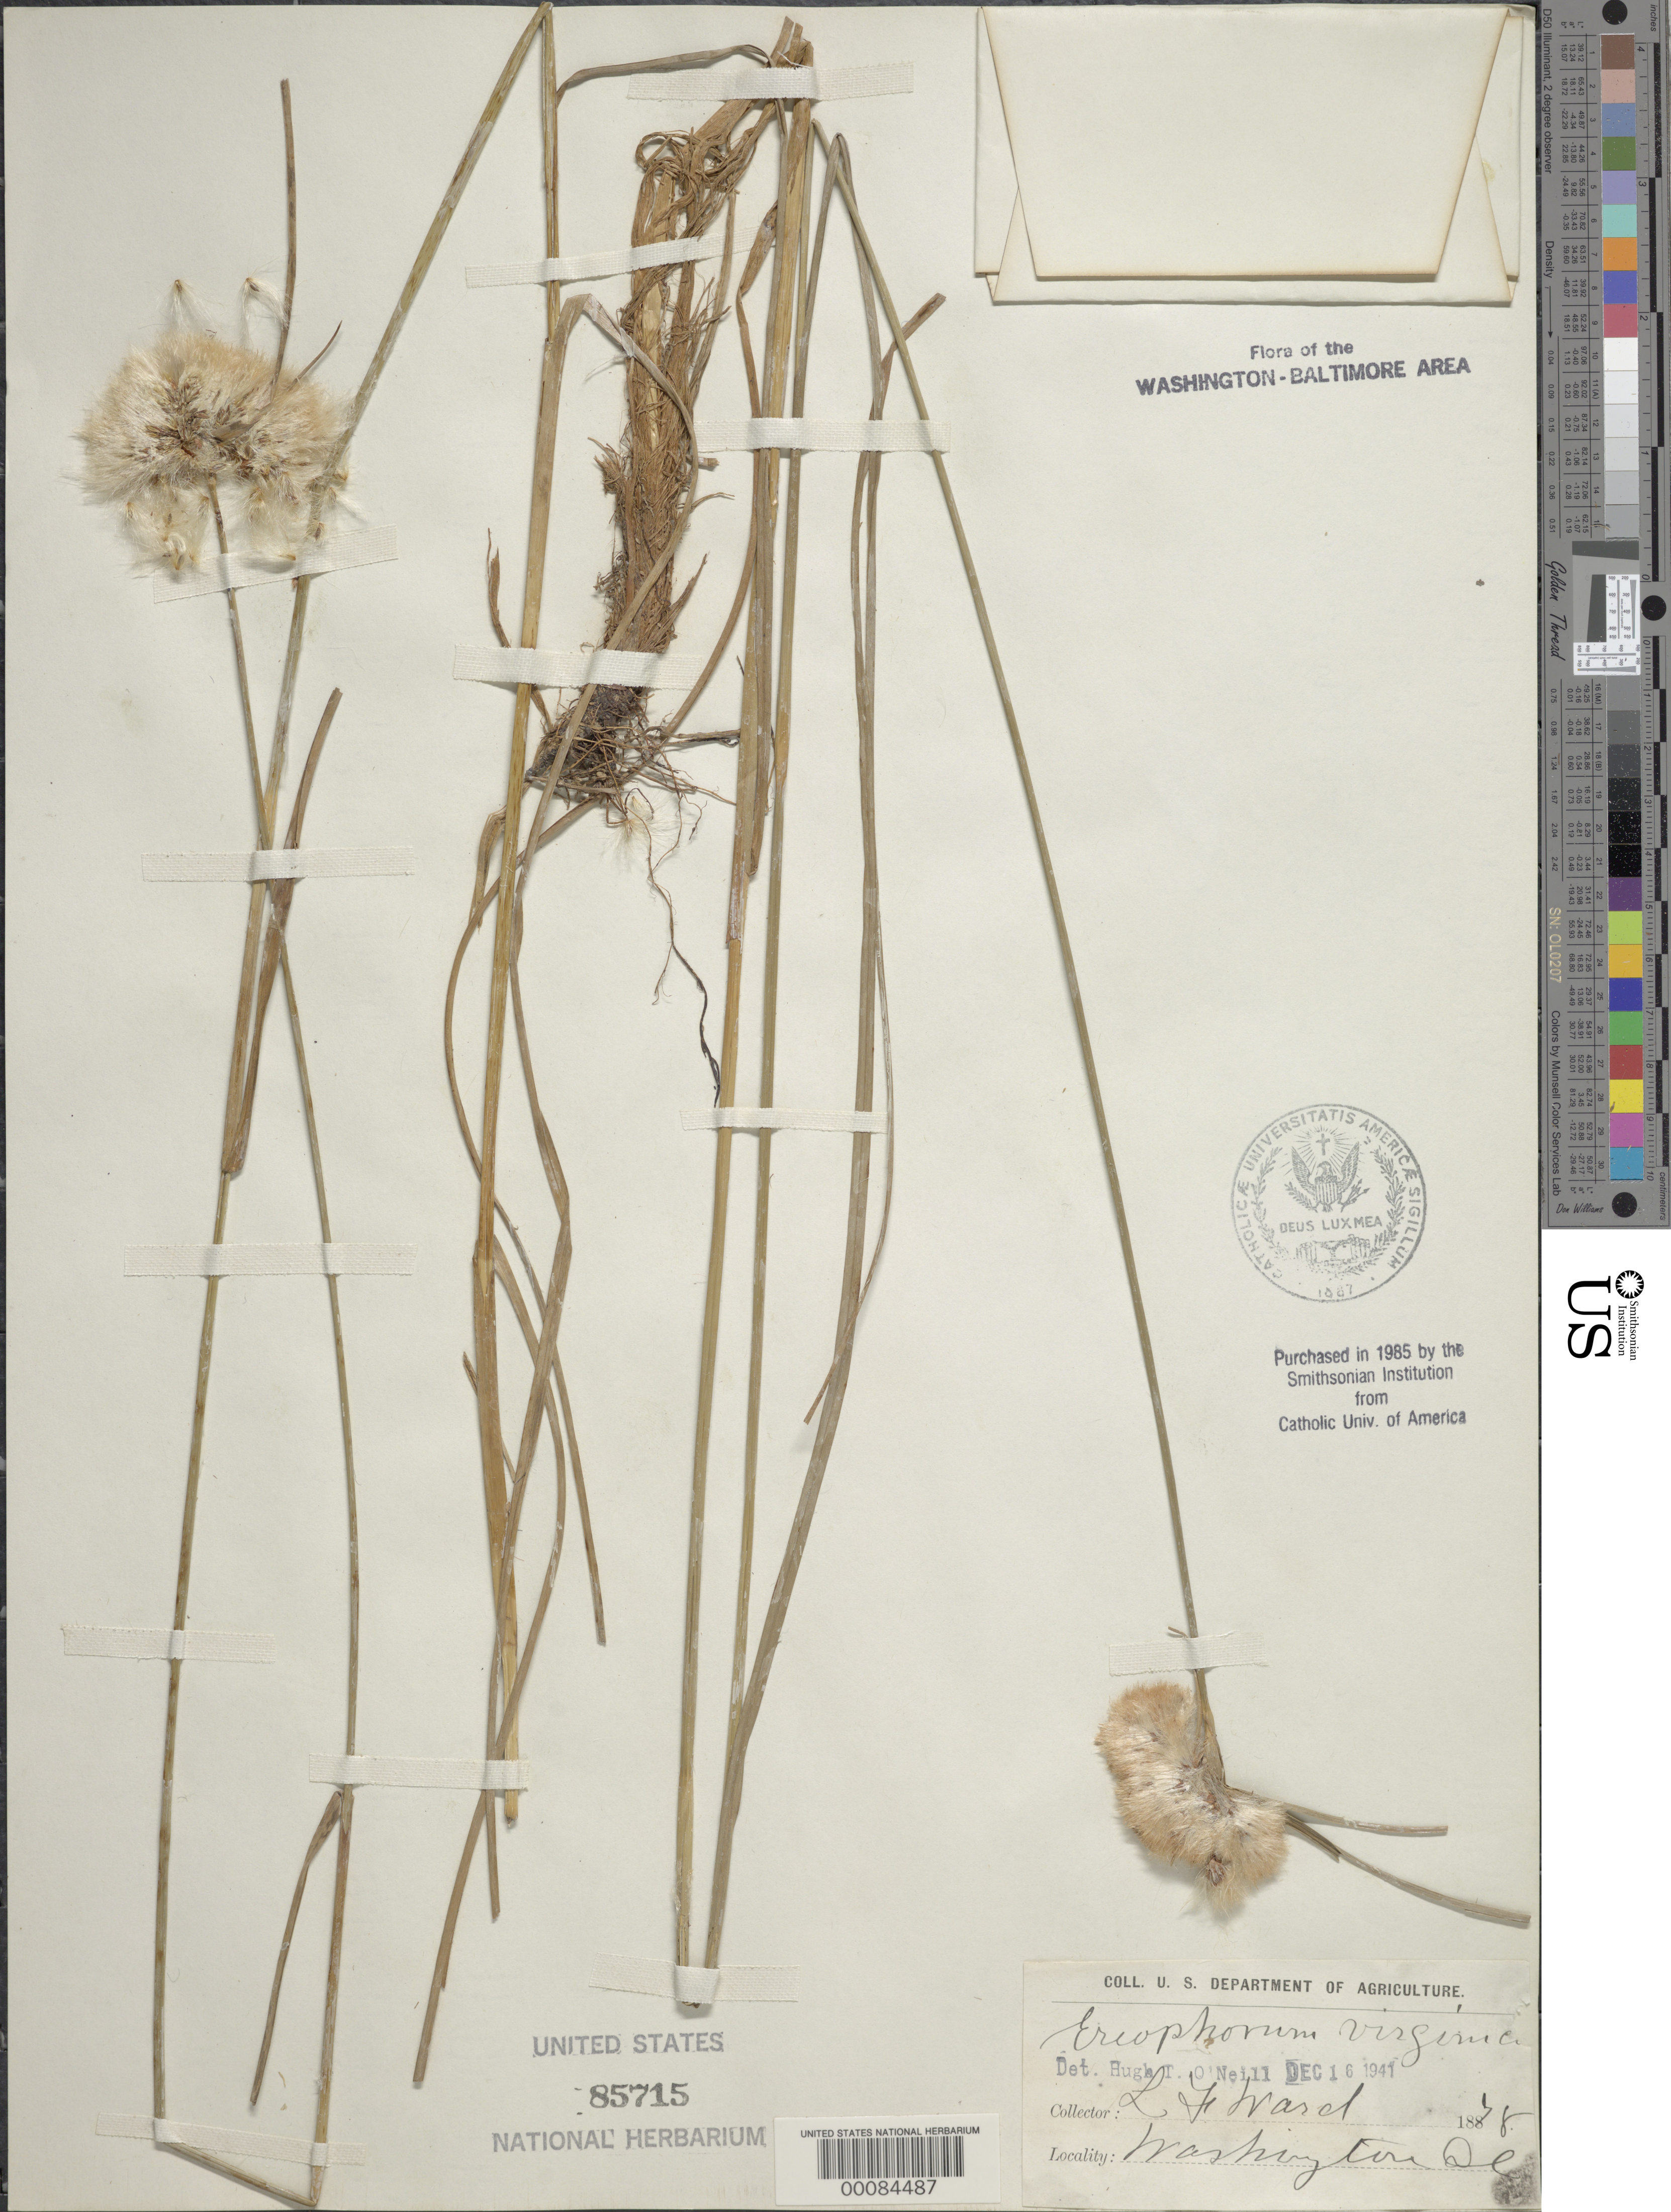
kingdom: Plantae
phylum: Tracheophyta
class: Liliopsida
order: Poales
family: Cyperaceae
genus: Eriophorum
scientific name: Eriophorum virginicum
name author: L.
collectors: L. F. Ward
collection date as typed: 1878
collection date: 1878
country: United States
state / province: District of Columbia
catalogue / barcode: US 85715